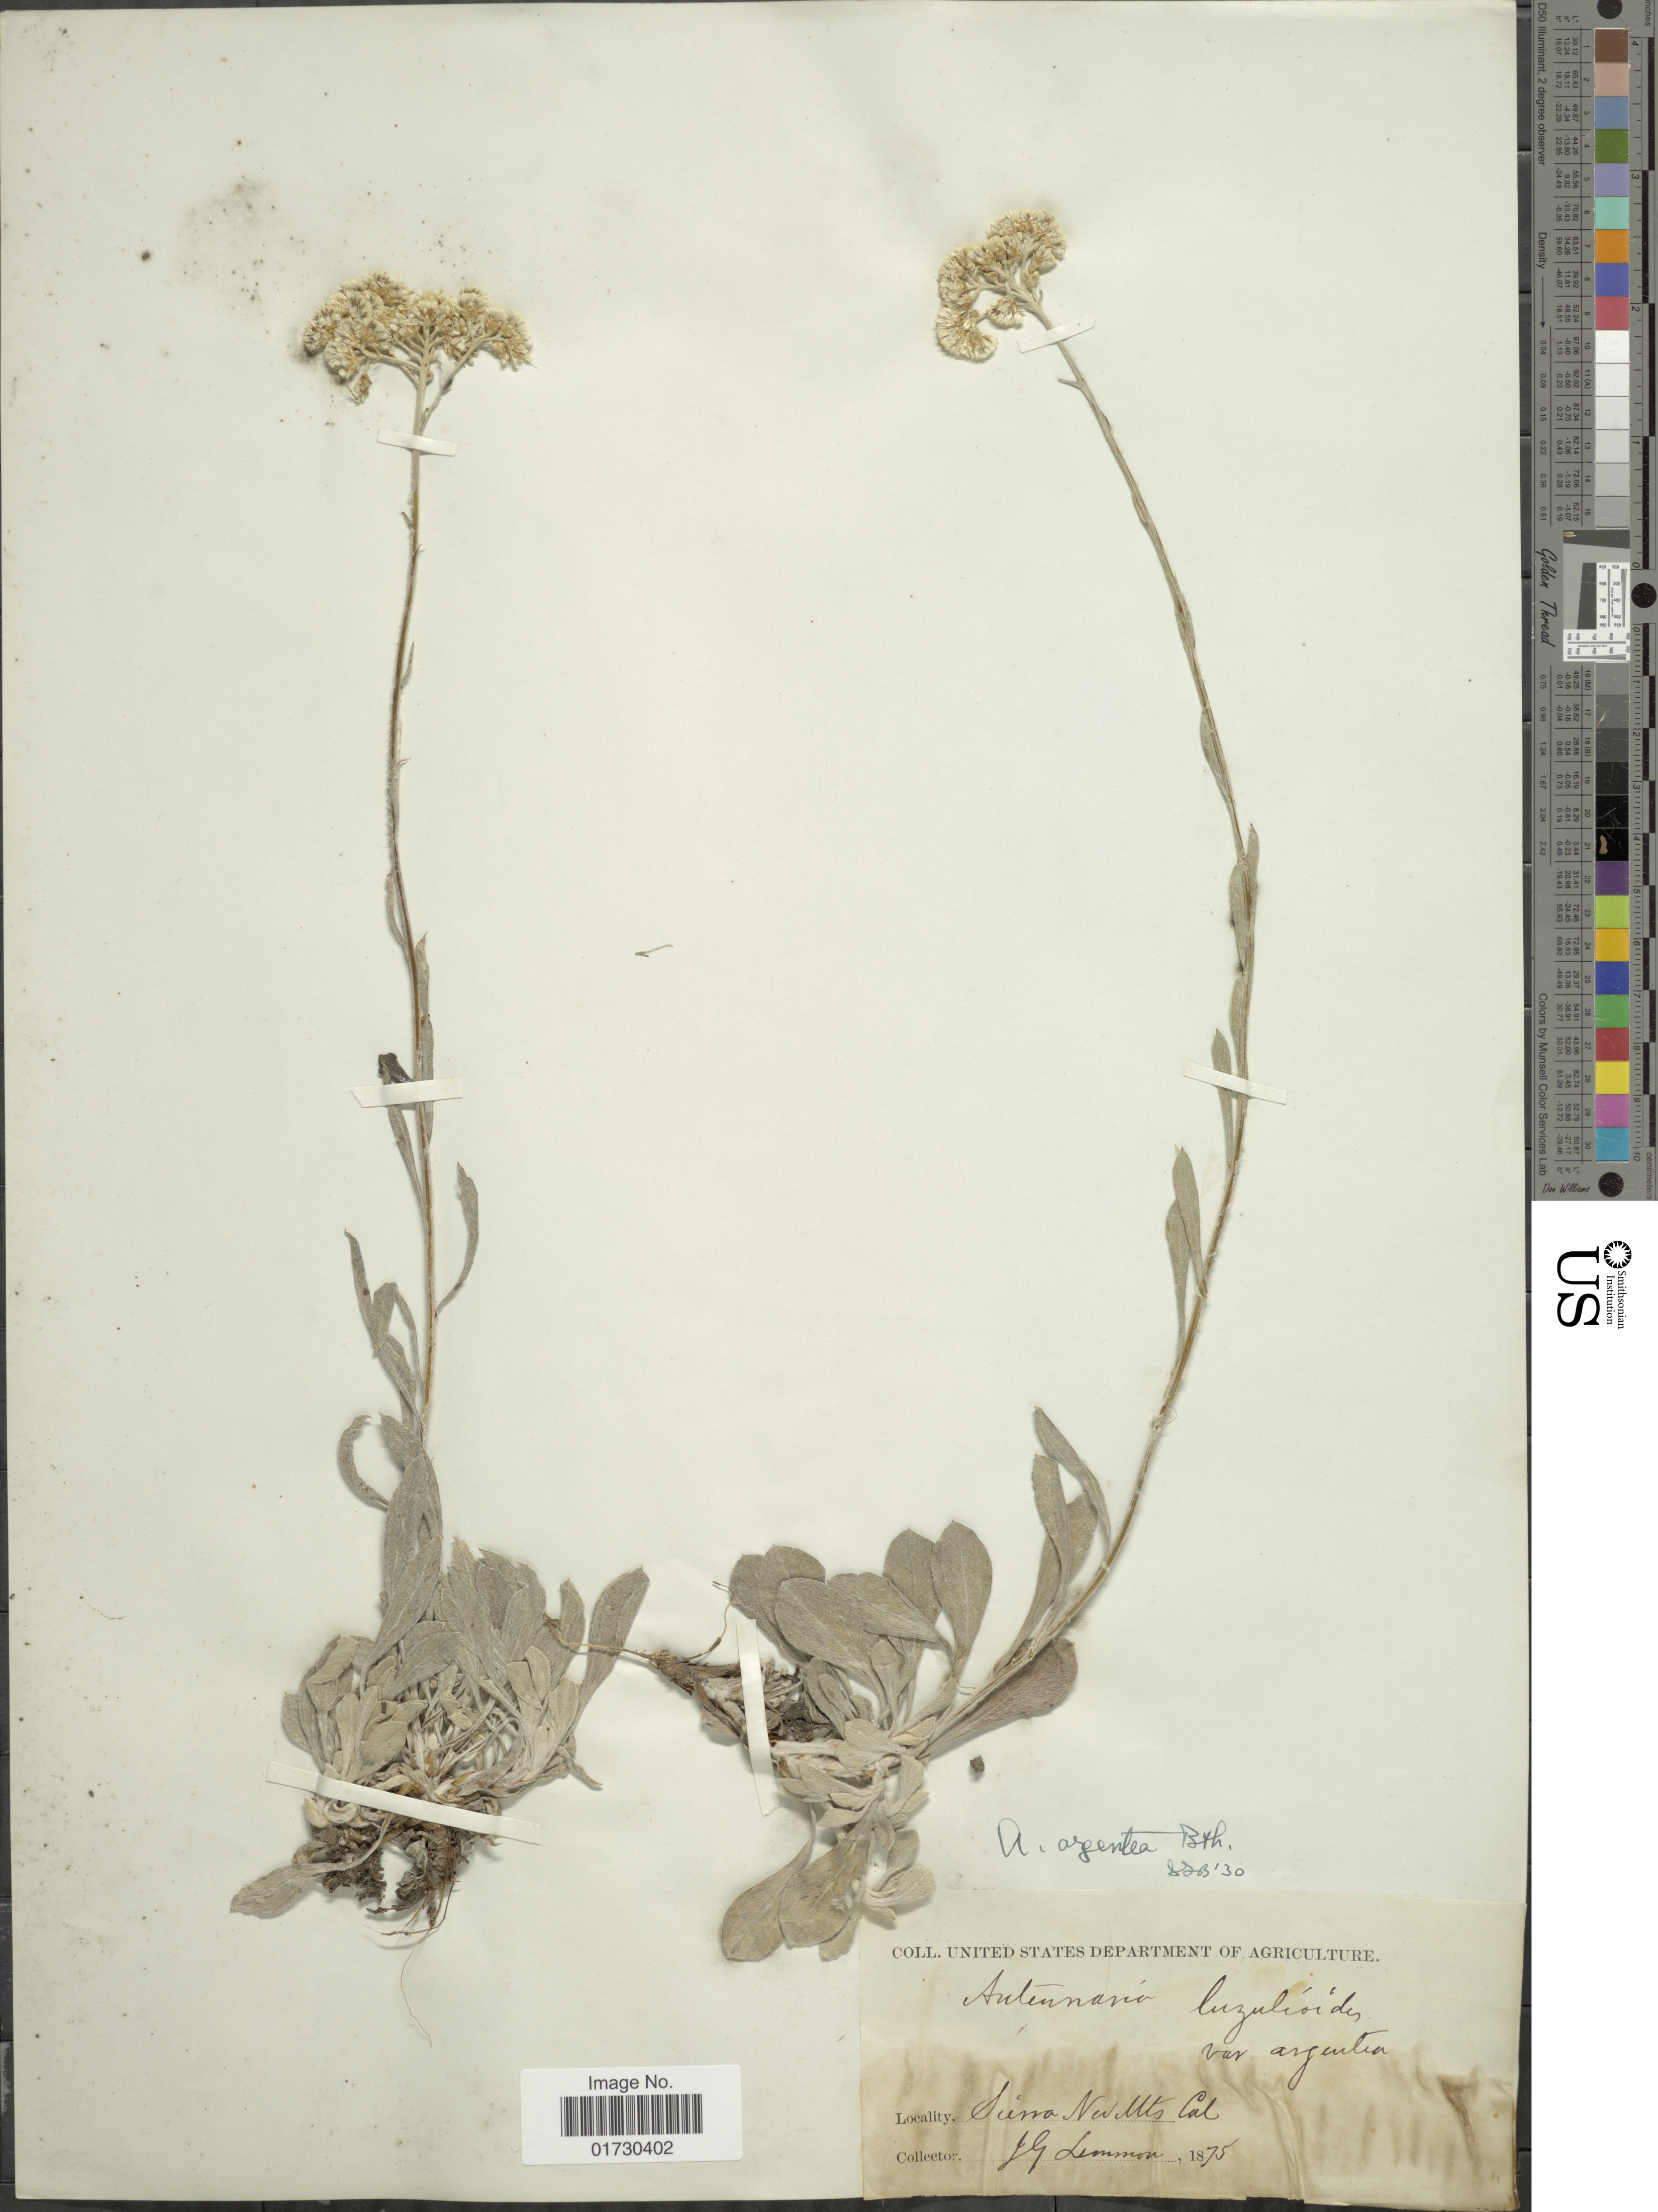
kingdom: Plantae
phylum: Tracheophyta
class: Magnoliopsida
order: Asterales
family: Asteraceae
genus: Antennaria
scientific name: Antennaria argentea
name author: Benth.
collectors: J. Lemmon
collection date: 1875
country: United States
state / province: California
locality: Sierra Nev Mts.